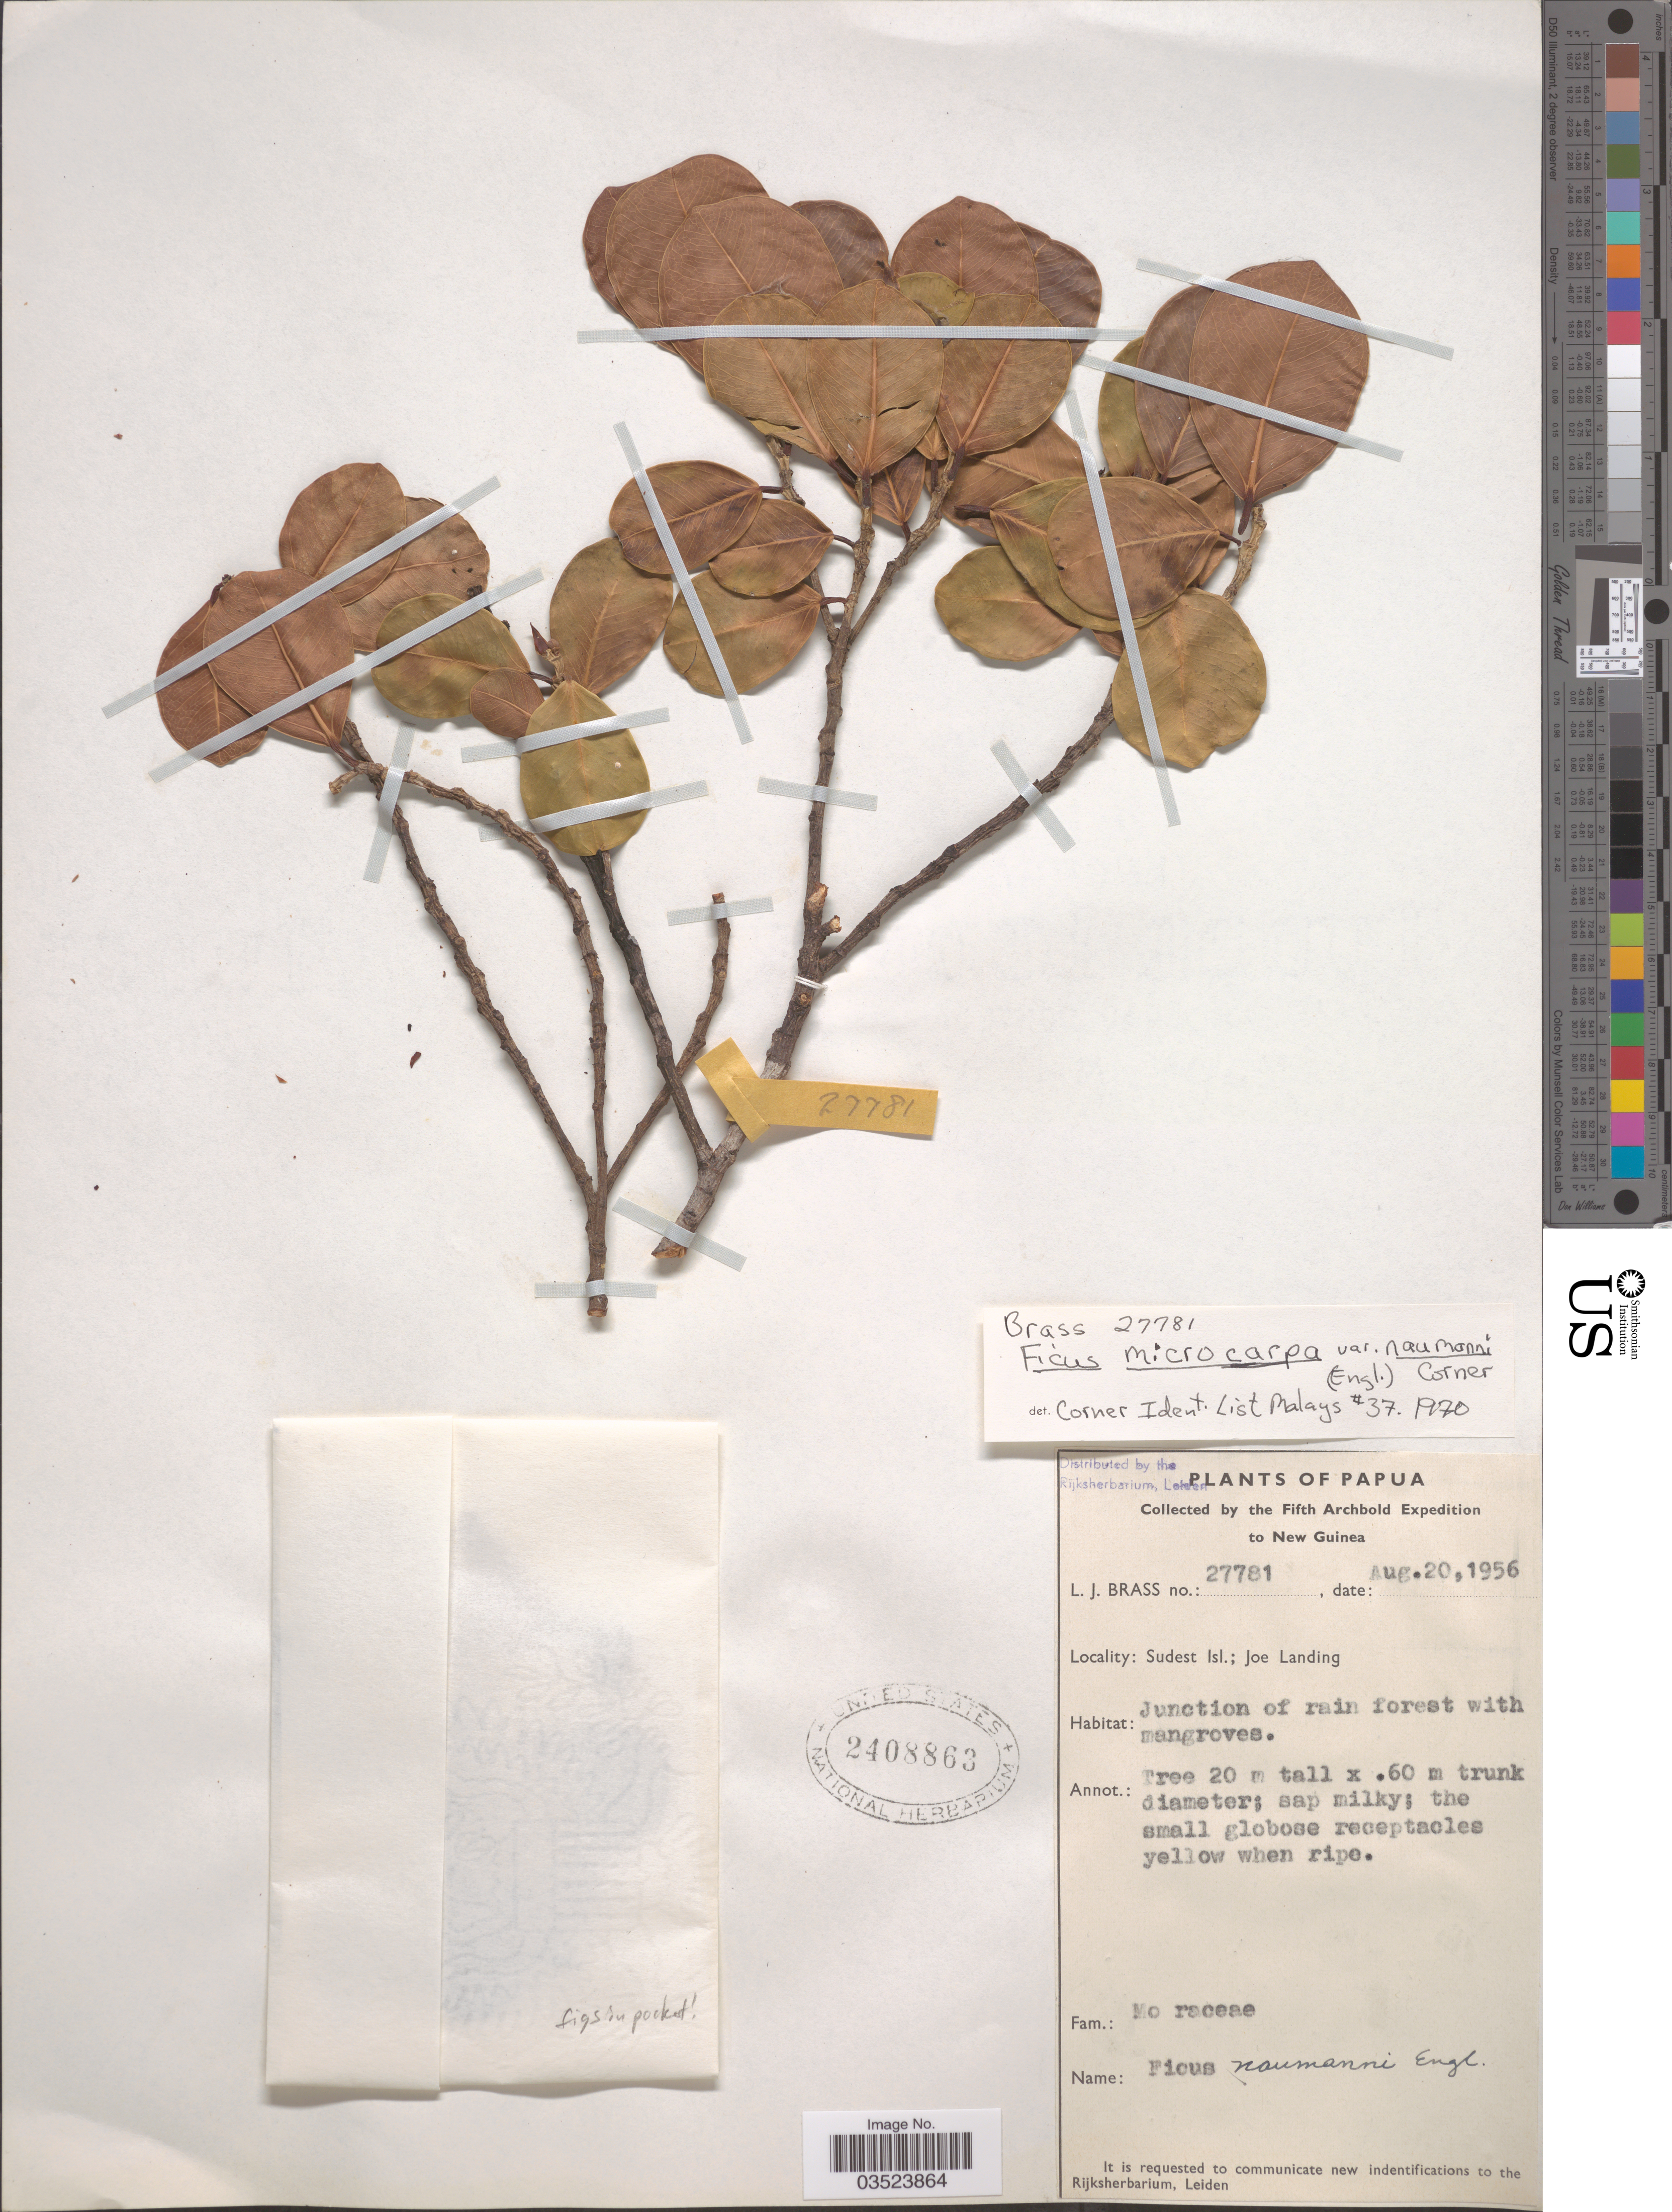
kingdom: Plantae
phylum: Tracheophyta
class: Magnoliopsida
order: Rosales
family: Moraceae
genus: Ficus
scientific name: Ficus microcarpa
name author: L. f.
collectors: L. J. Brass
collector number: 27781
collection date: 1956-08-20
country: Papua New Guinea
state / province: Milne Bay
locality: New Guinea. Papua. Sudest Isl.; Joe landing.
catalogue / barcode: US 2408863